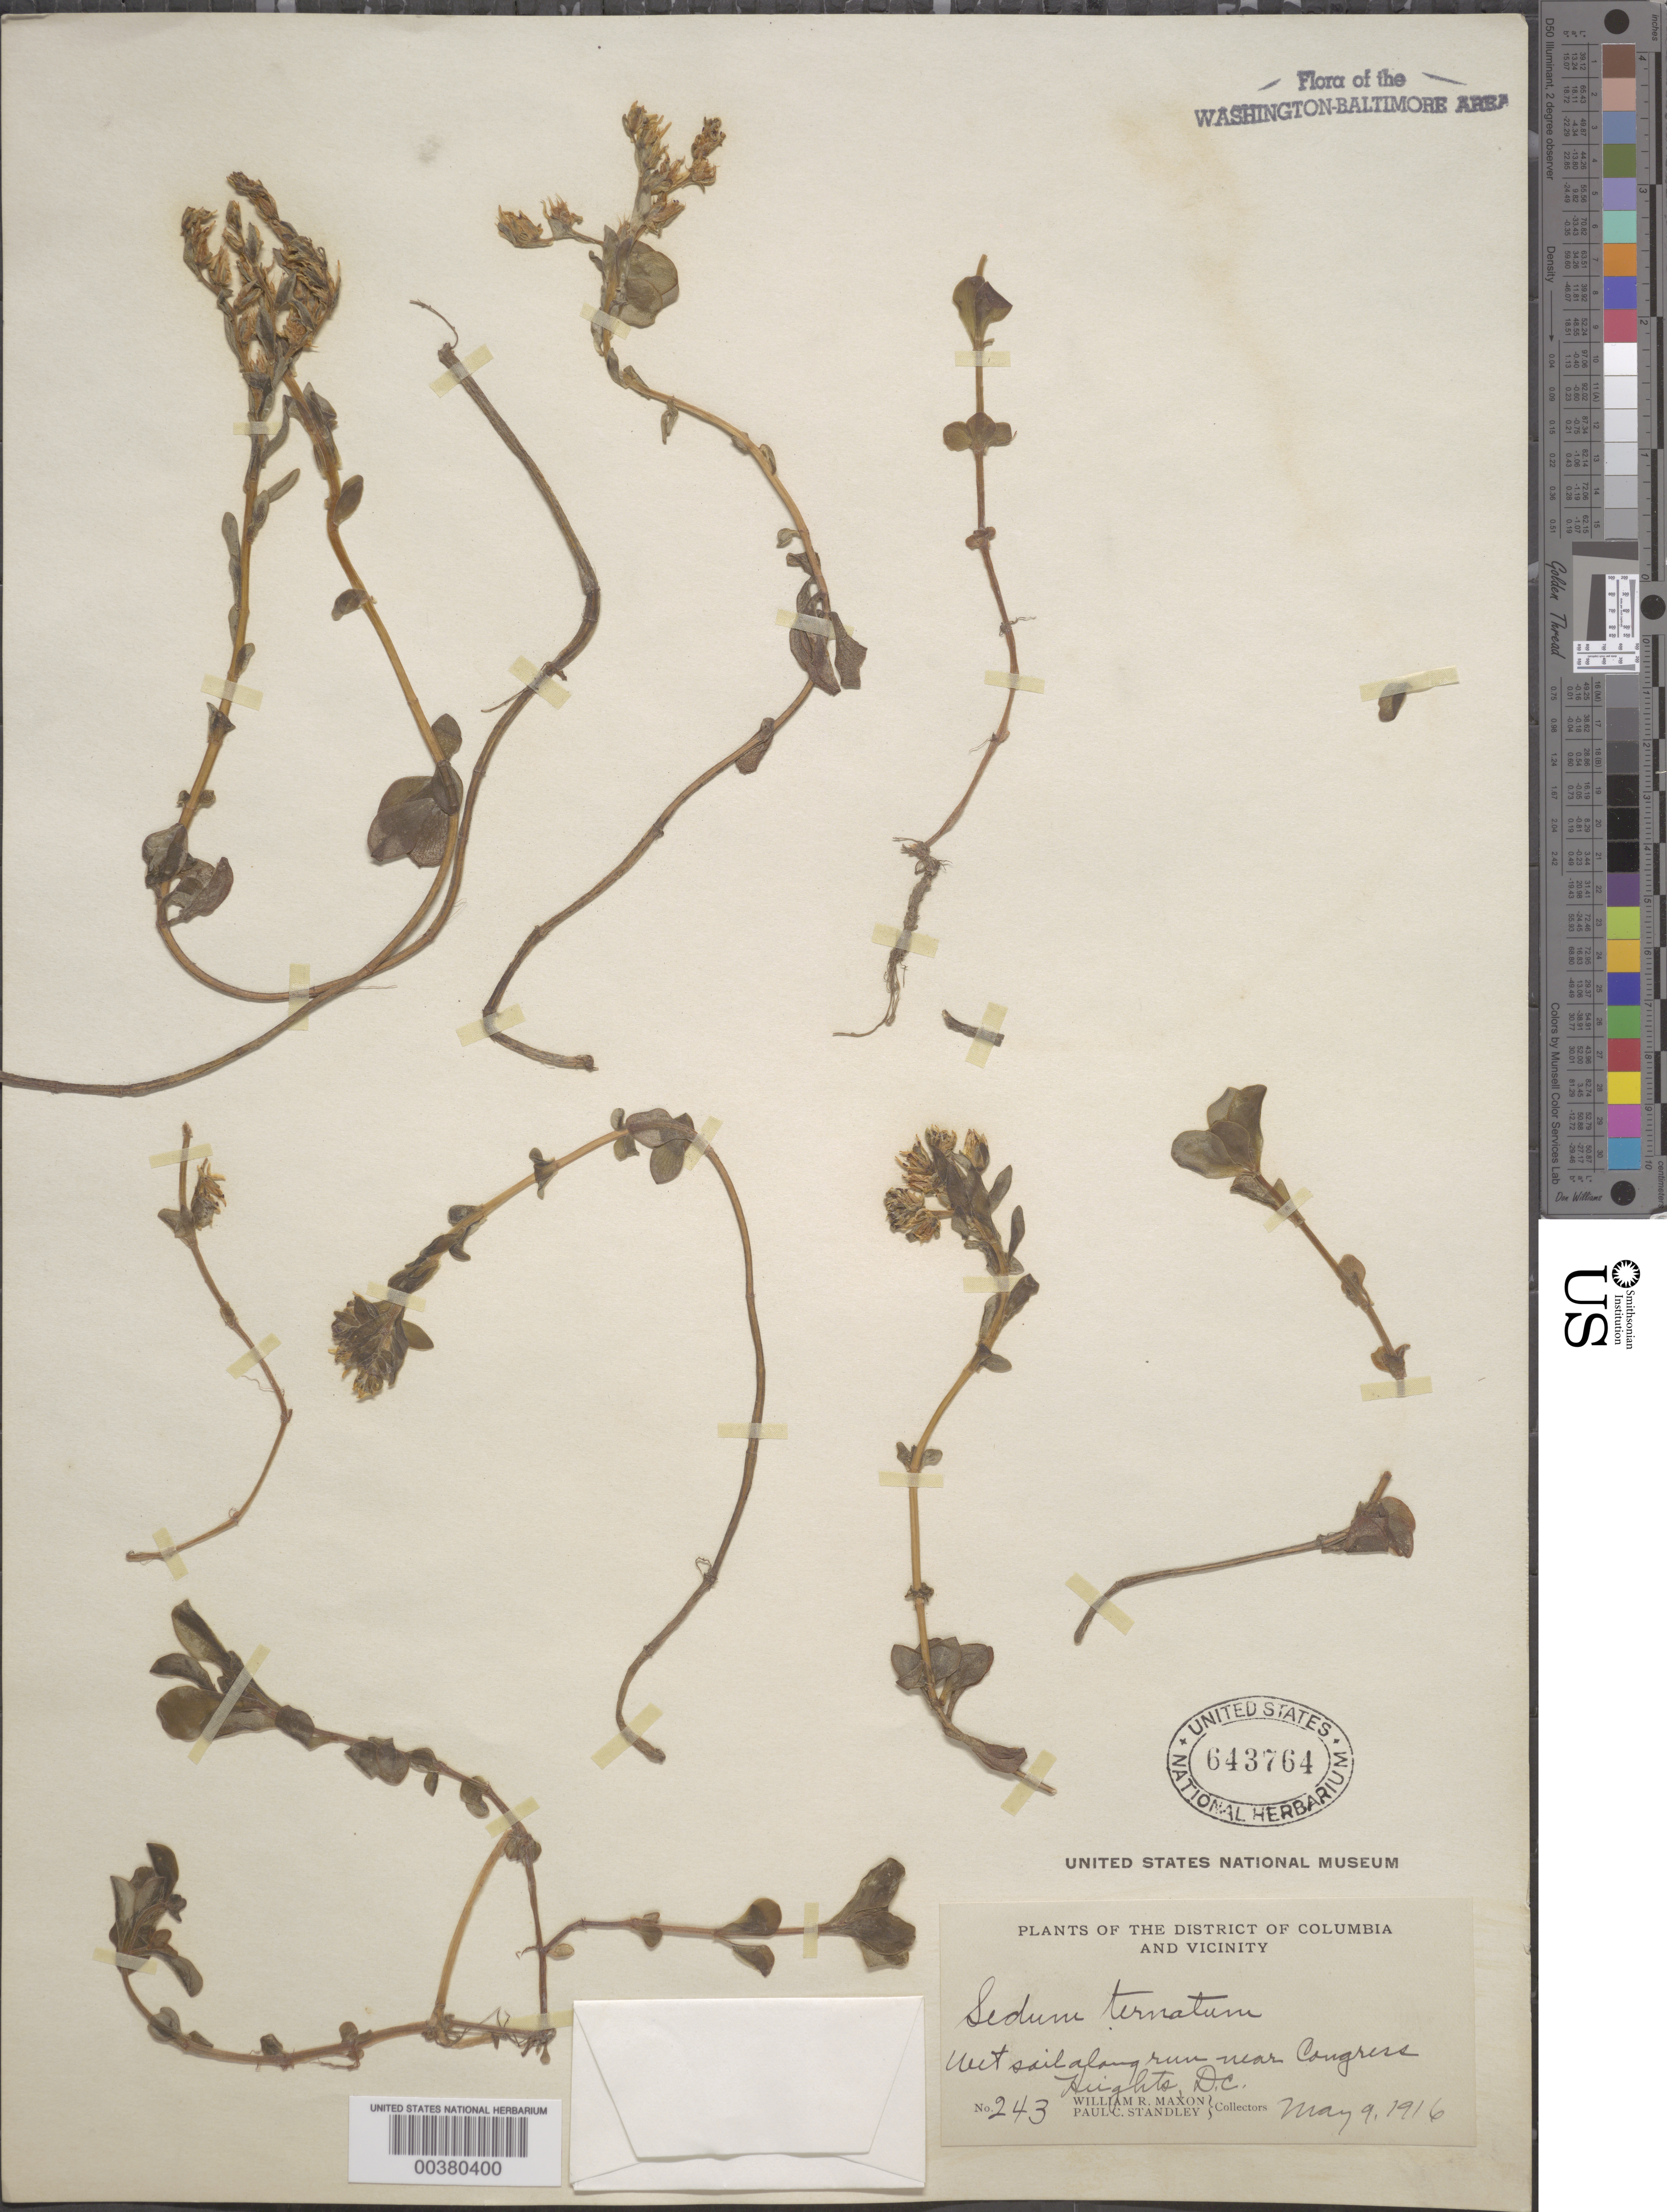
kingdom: Plantae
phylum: Tracheophyta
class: Magnoliopsida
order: Saxifragales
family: Crassulaceae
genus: Sedum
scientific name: Sedum ternatum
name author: Michx.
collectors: W. R. Maxon & P. C. Standley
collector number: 243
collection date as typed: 09 May 1916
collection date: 1916-05-09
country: United States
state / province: District of Columbia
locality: Congress Heights vicinity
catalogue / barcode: US 643764